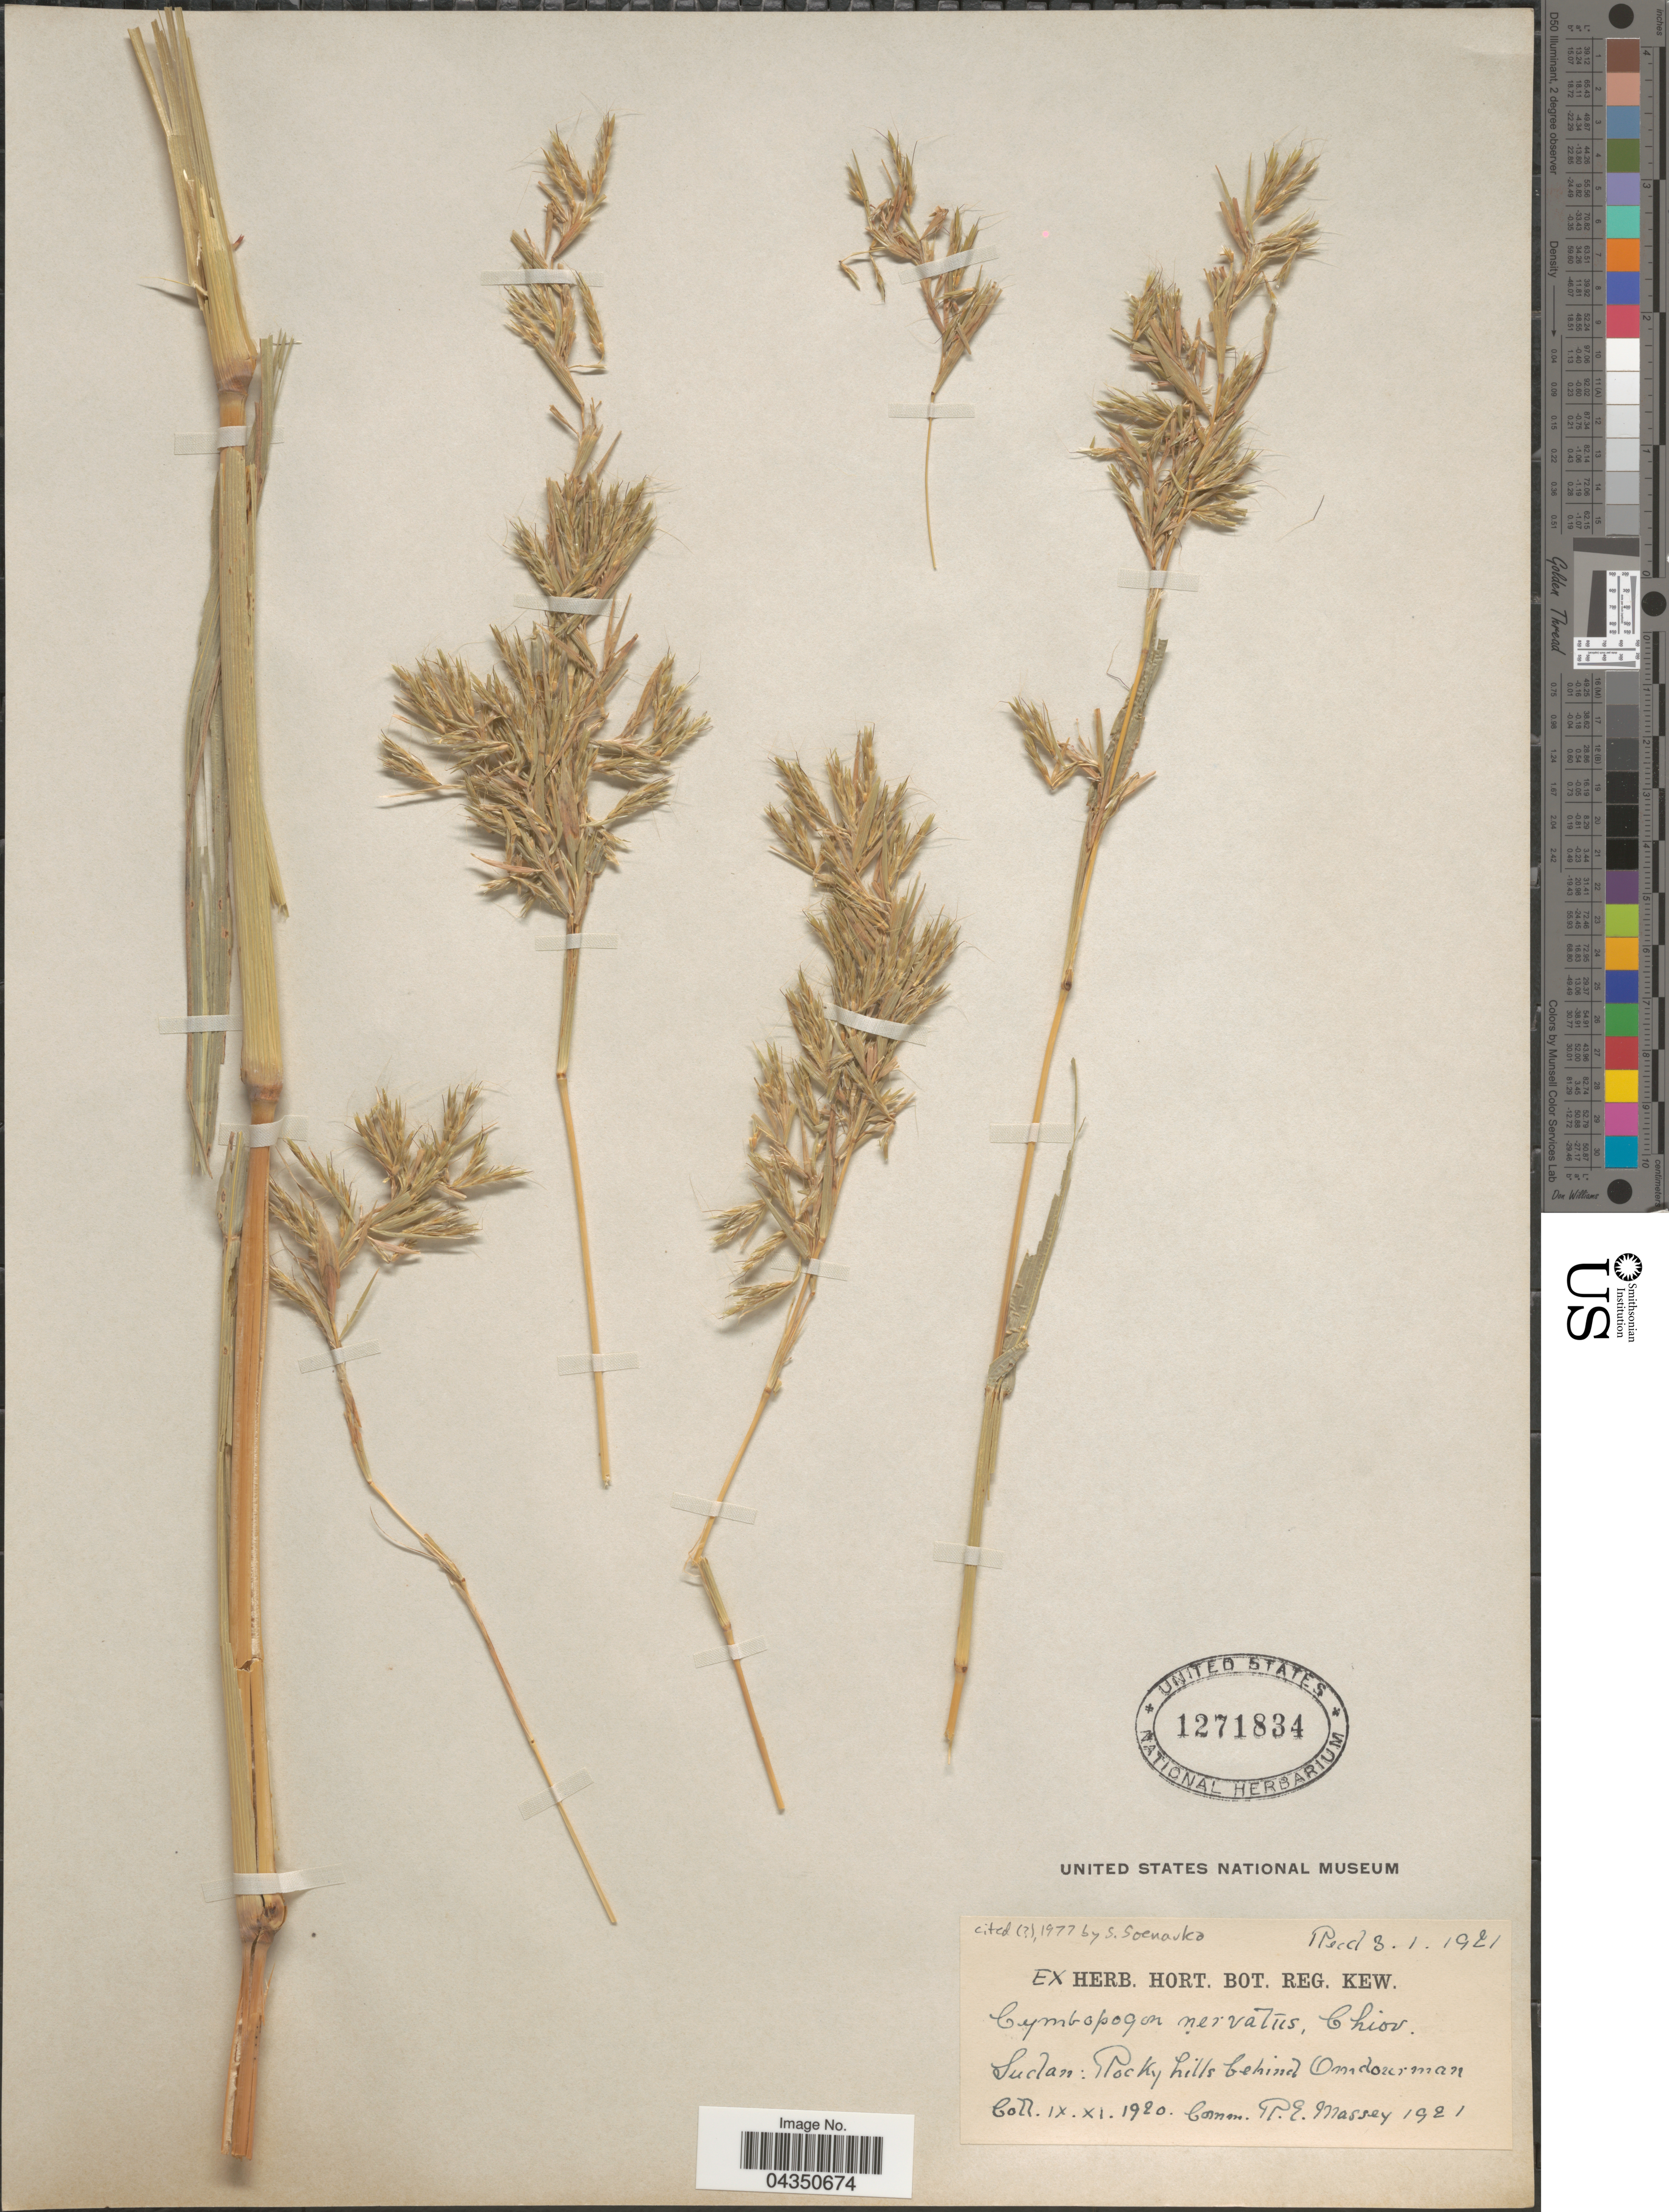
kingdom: Plantae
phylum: Tracheophyta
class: Liliopsida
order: Poales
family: Poaceae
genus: Cymbopogon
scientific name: Cymbopogon nervatus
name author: A. Camus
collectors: R. Massey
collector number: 1921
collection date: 1920-09/1920-11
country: Sudan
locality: Rocky hills behind Omdourman.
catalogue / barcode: US 1271834